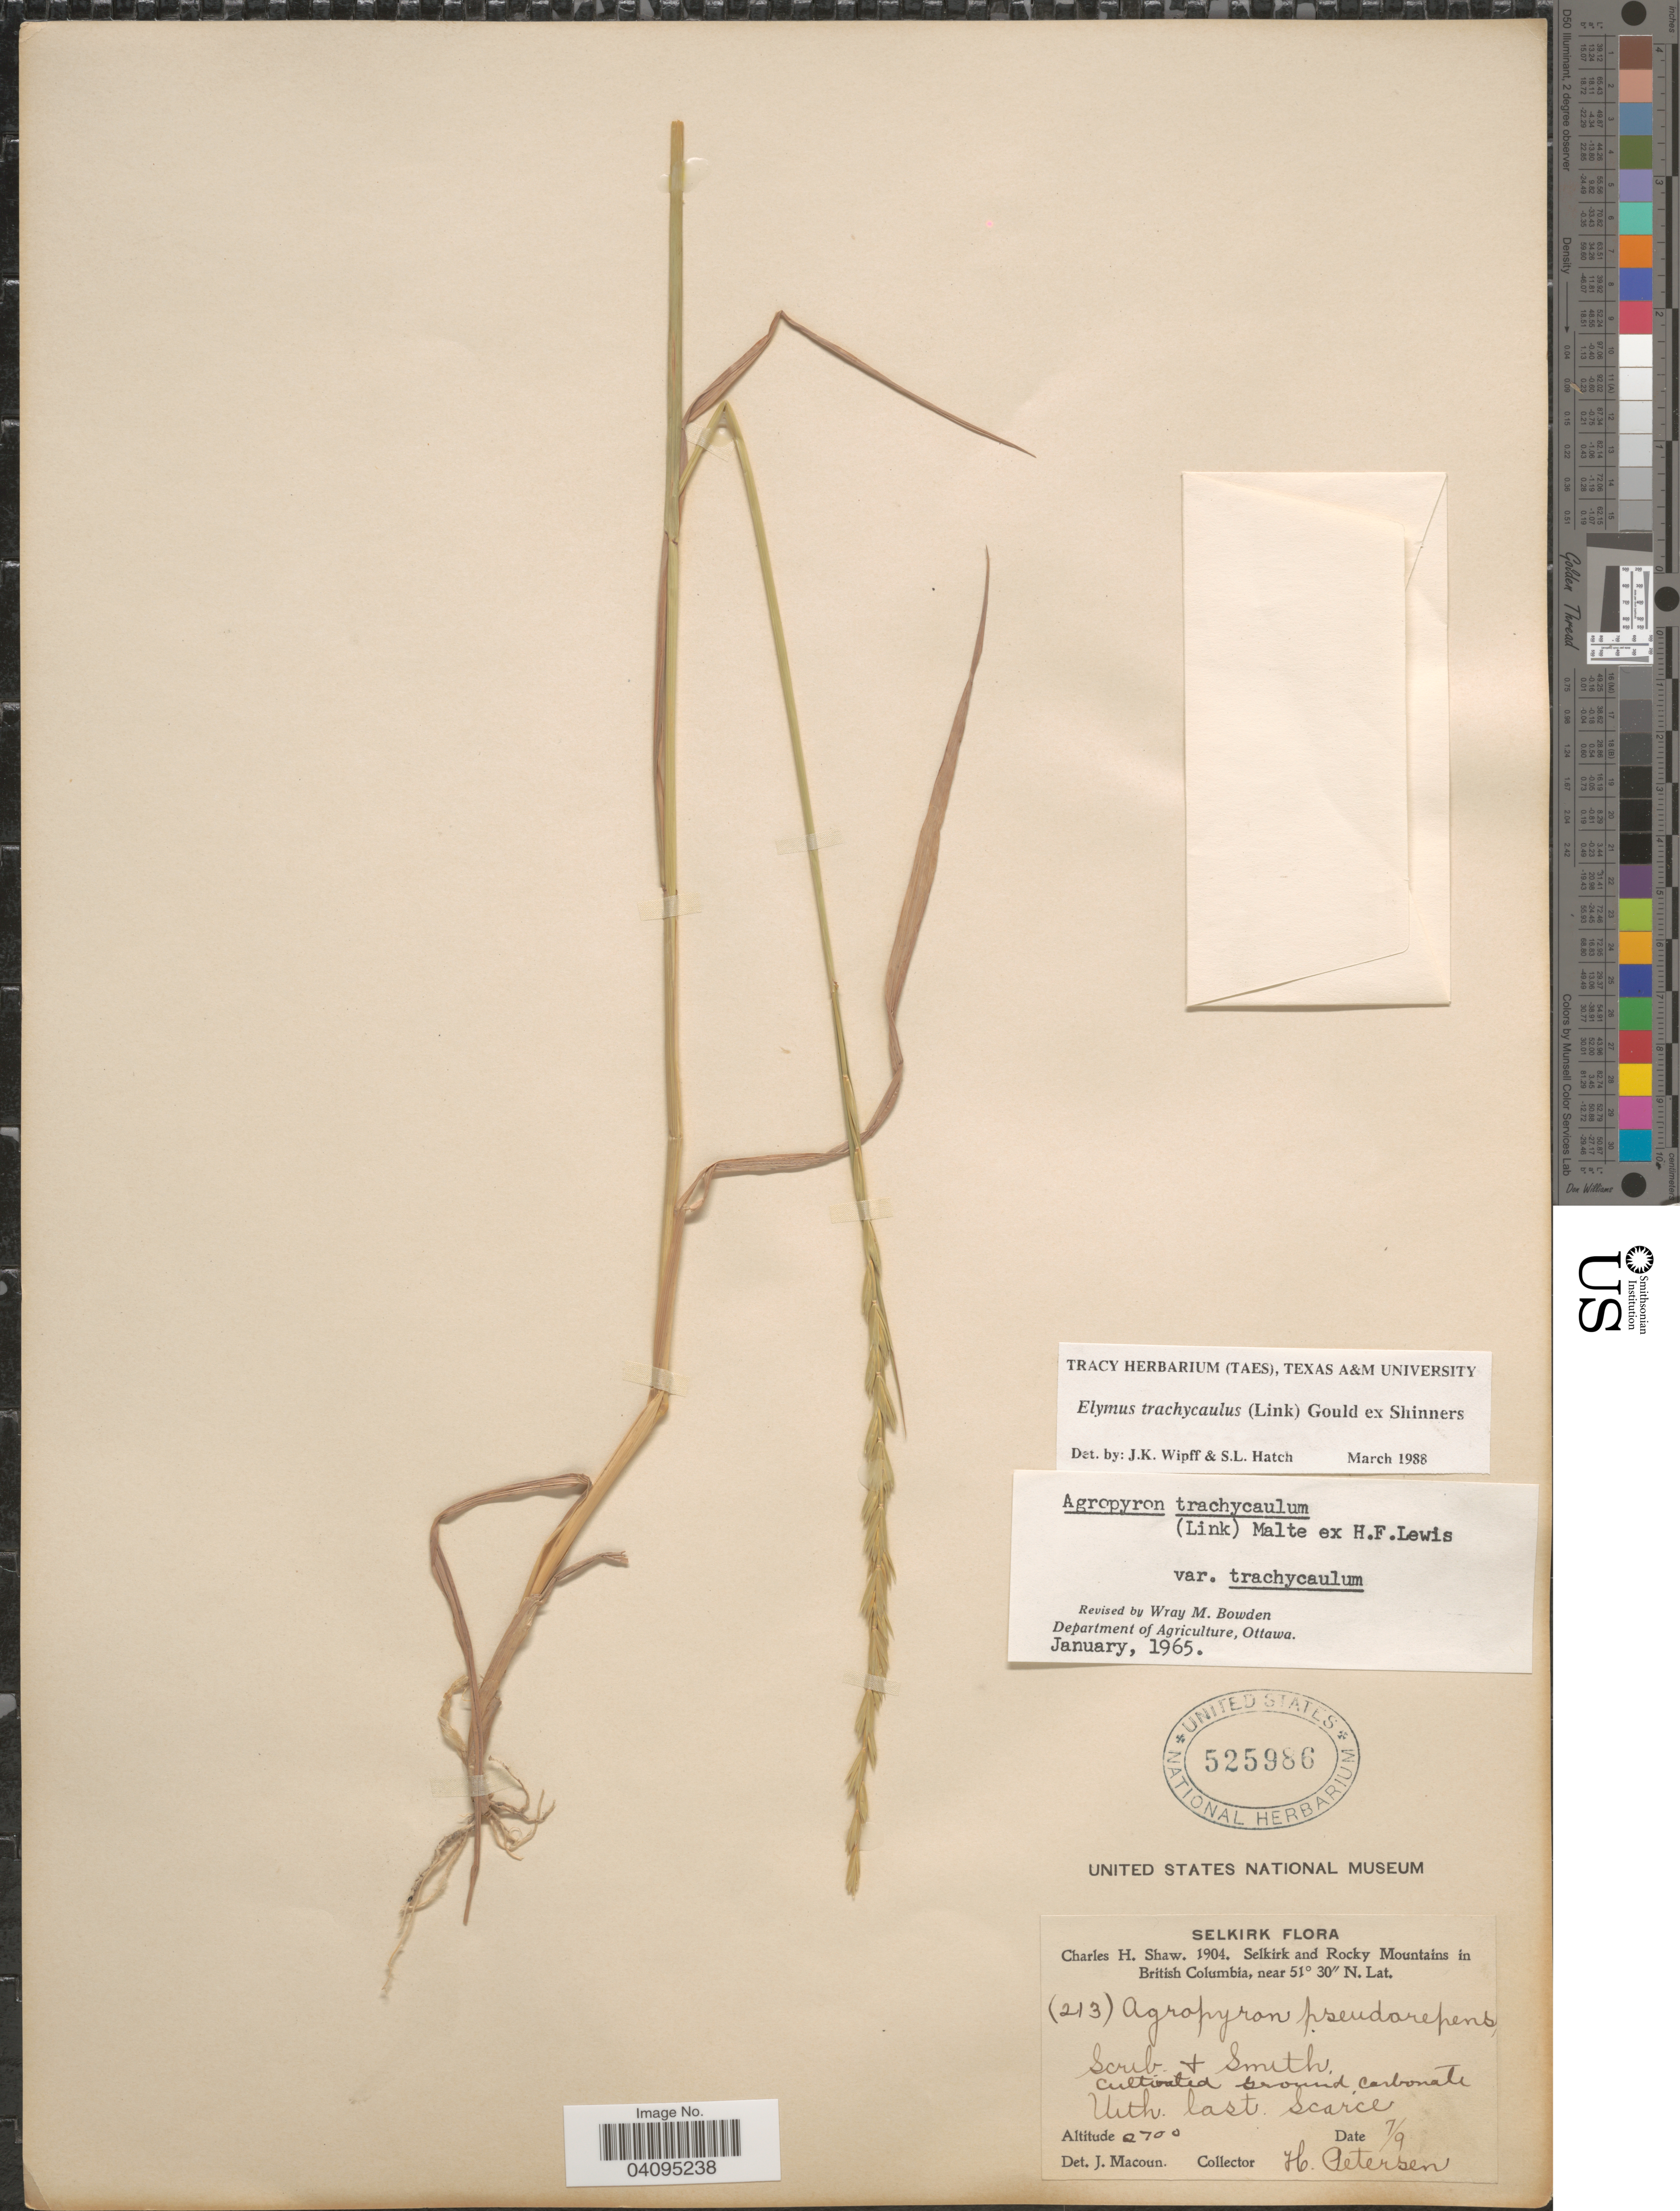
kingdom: Plantae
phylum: Tracheophyta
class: Liliopsida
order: Poales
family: Poaceae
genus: Elymus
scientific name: Elymus trachycaulus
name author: (Link) Gould ex Shinners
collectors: H. Petersen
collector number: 213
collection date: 1904-09-07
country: Canada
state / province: British Columbia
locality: Selkirk. Selkirk and Rocky Mountains in British Columbia. Cultivated ground, Carbonate.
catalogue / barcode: US 525986